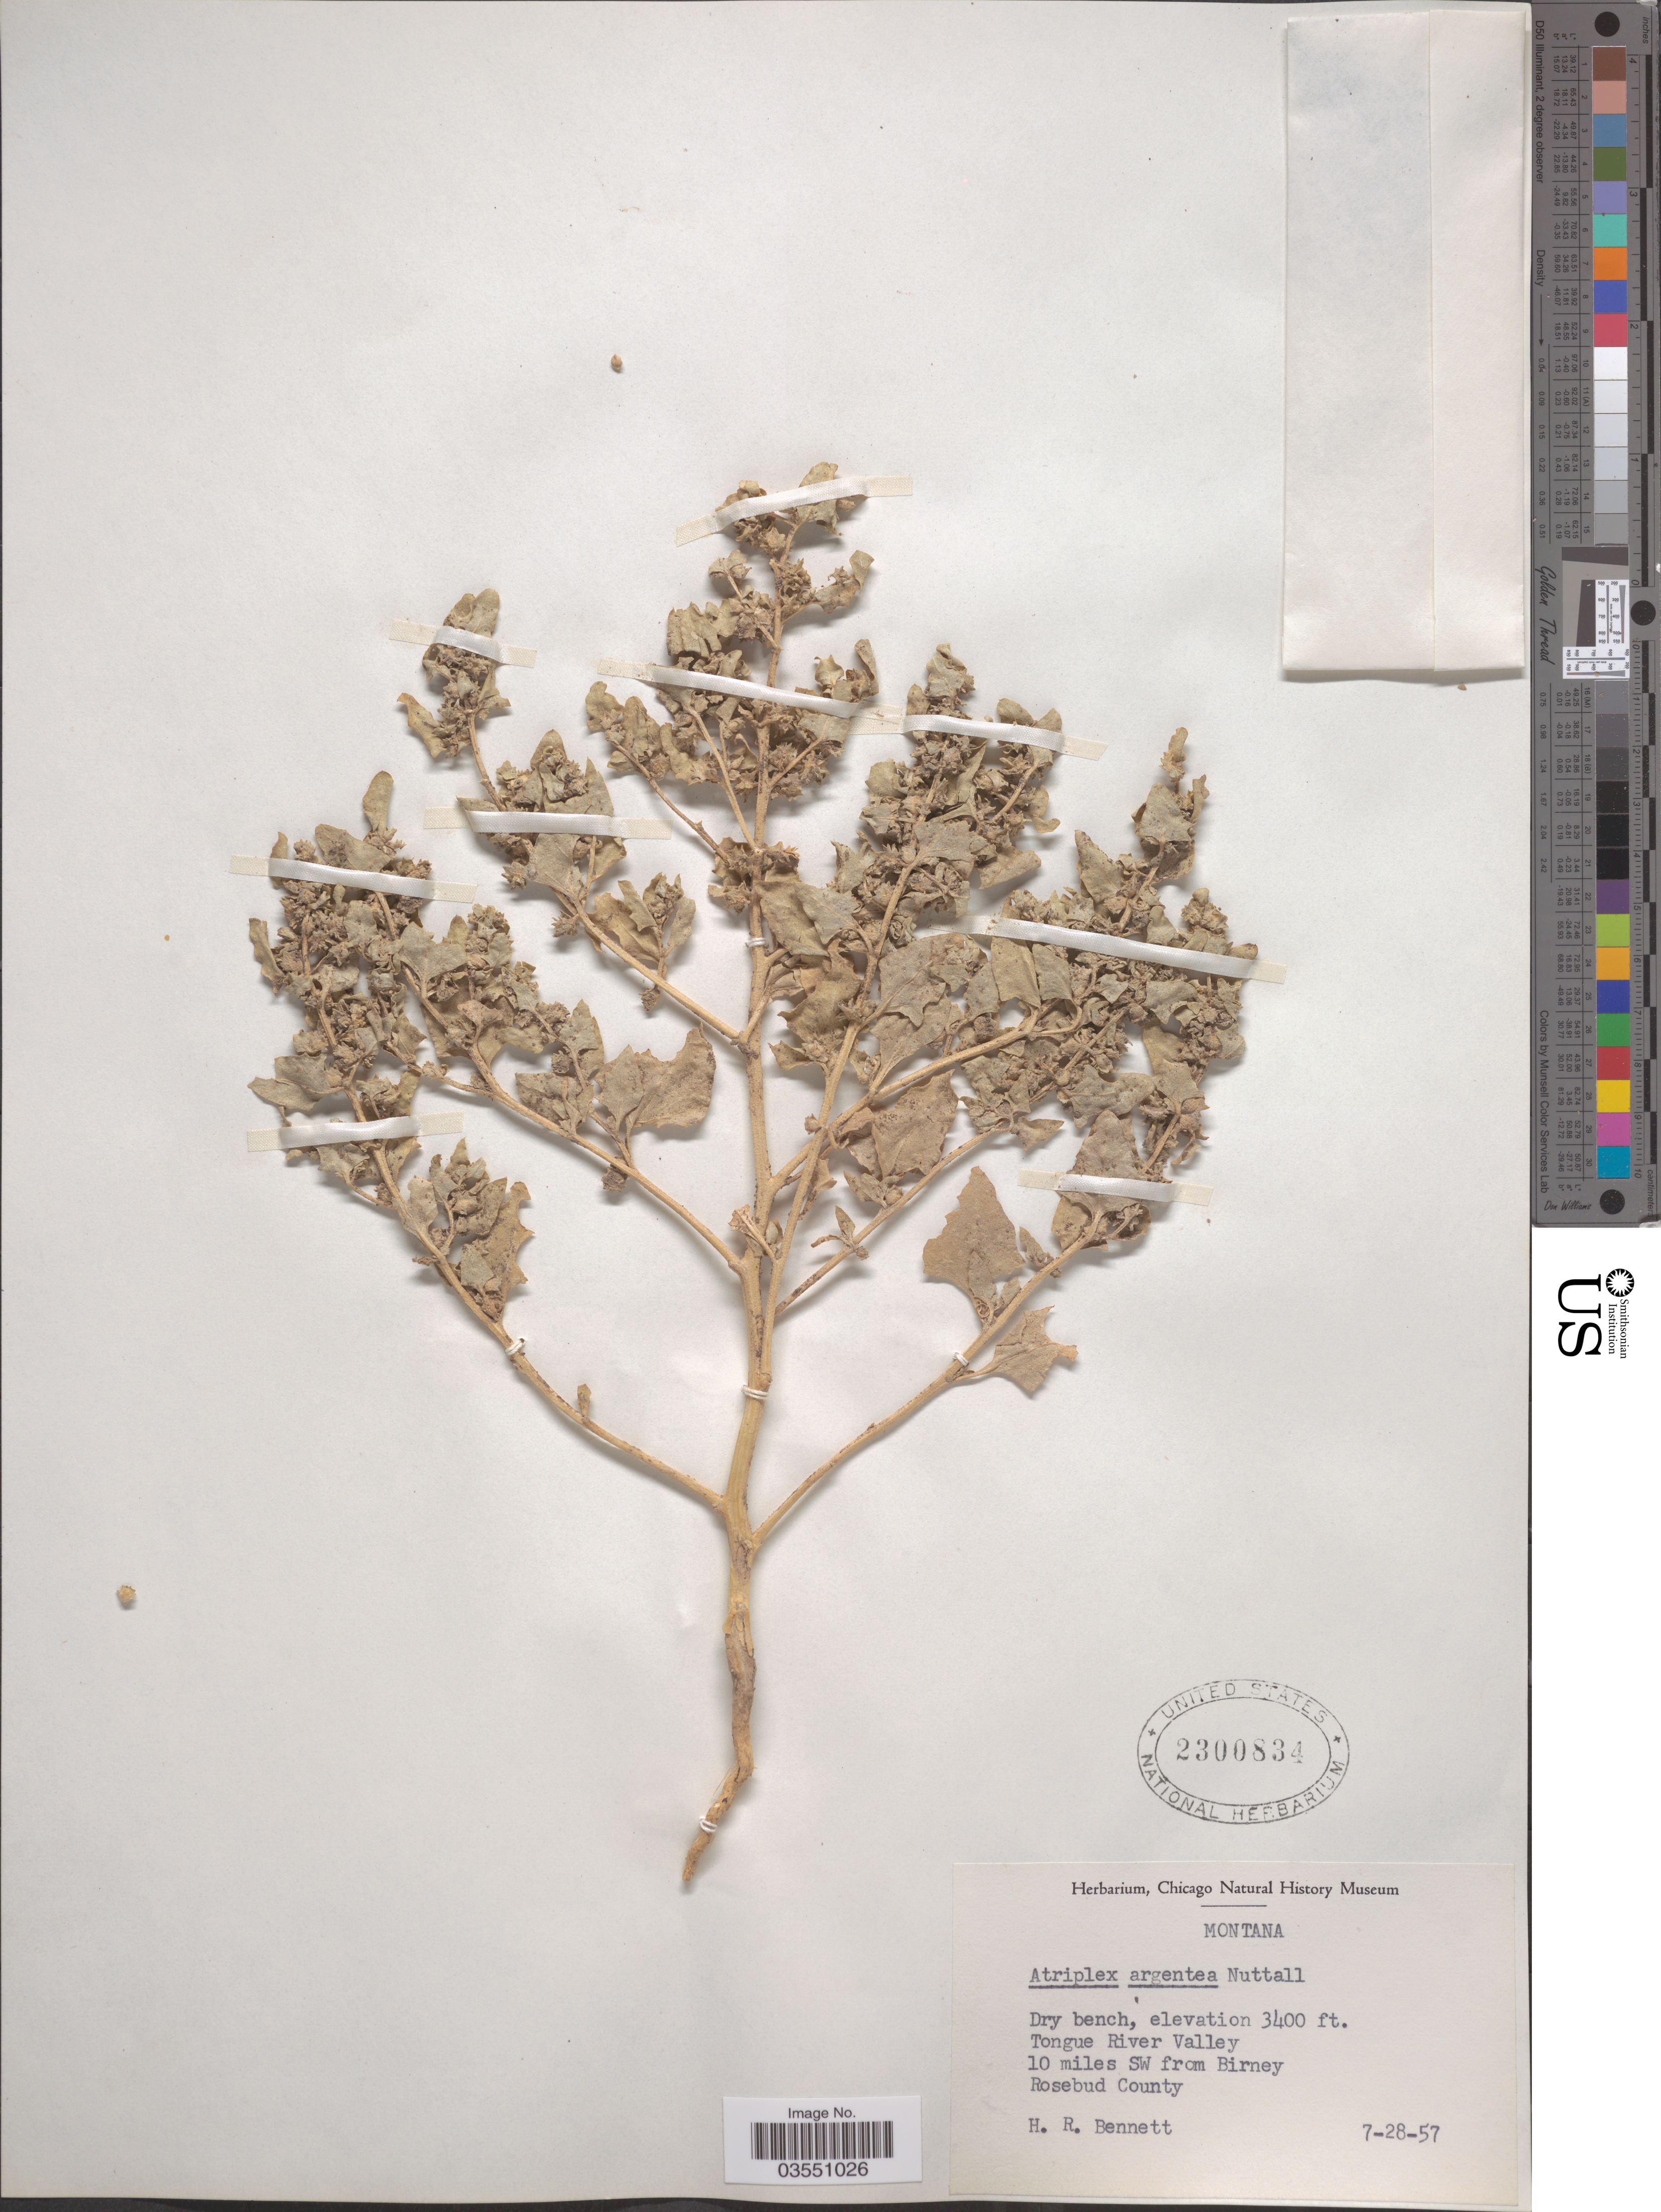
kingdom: Plantae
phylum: Tracheophyta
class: Magnoliopsida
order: Caryophyllales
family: Amaranthaceae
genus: Atriplex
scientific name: Atriplex argentea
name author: Nutt.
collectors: H. R. Bennett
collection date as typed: Transcribed d/m/y: 28/7/57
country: United States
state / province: Montana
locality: Tongue River Valley. 10 miles SW from Birney. Rosebud County.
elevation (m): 1036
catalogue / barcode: US 2300834